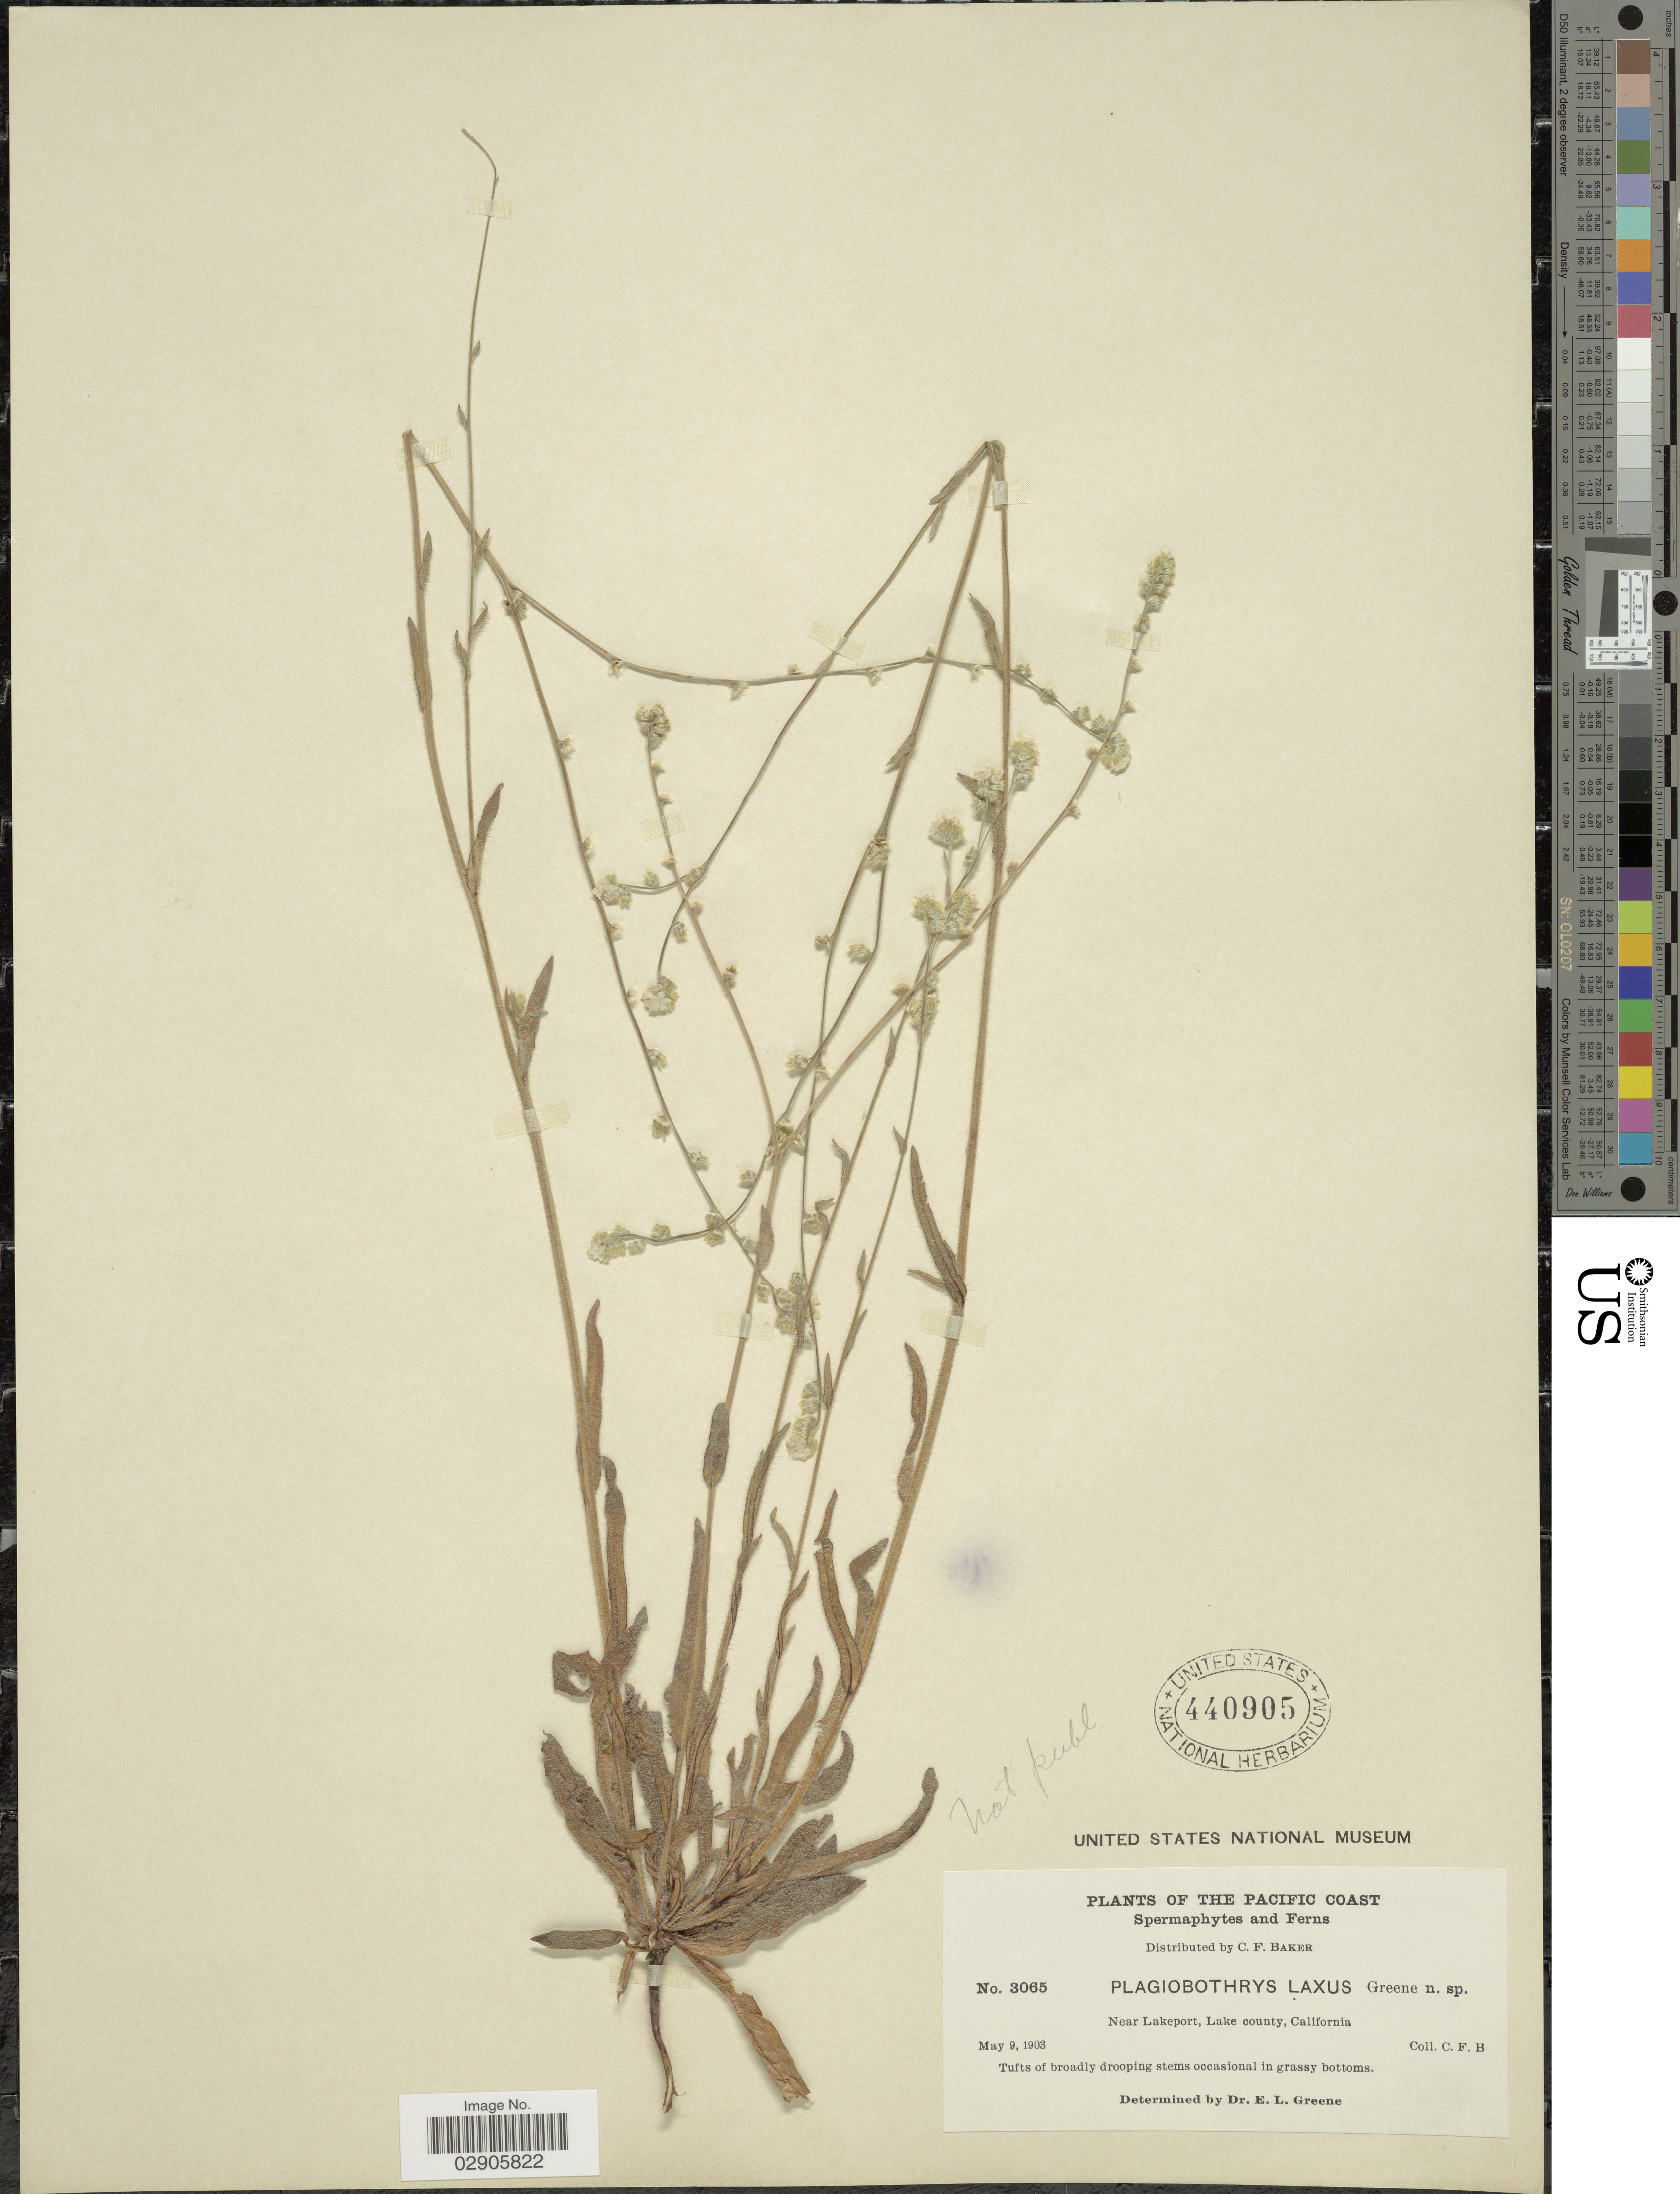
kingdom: Plantae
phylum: Tracheophyta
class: Magnoliopsida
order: Boraginales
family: Boraginaceae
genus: Plagiobothrys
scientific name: Plagiobothrys laxus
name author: Greene ex C.F. Baker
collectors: C. F. Baker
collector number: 3065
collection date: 1903-05-09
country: United States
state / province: California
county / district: Lake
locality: The Pacific Coast. Near Lakeport, Lake county.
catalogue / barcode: US 440905